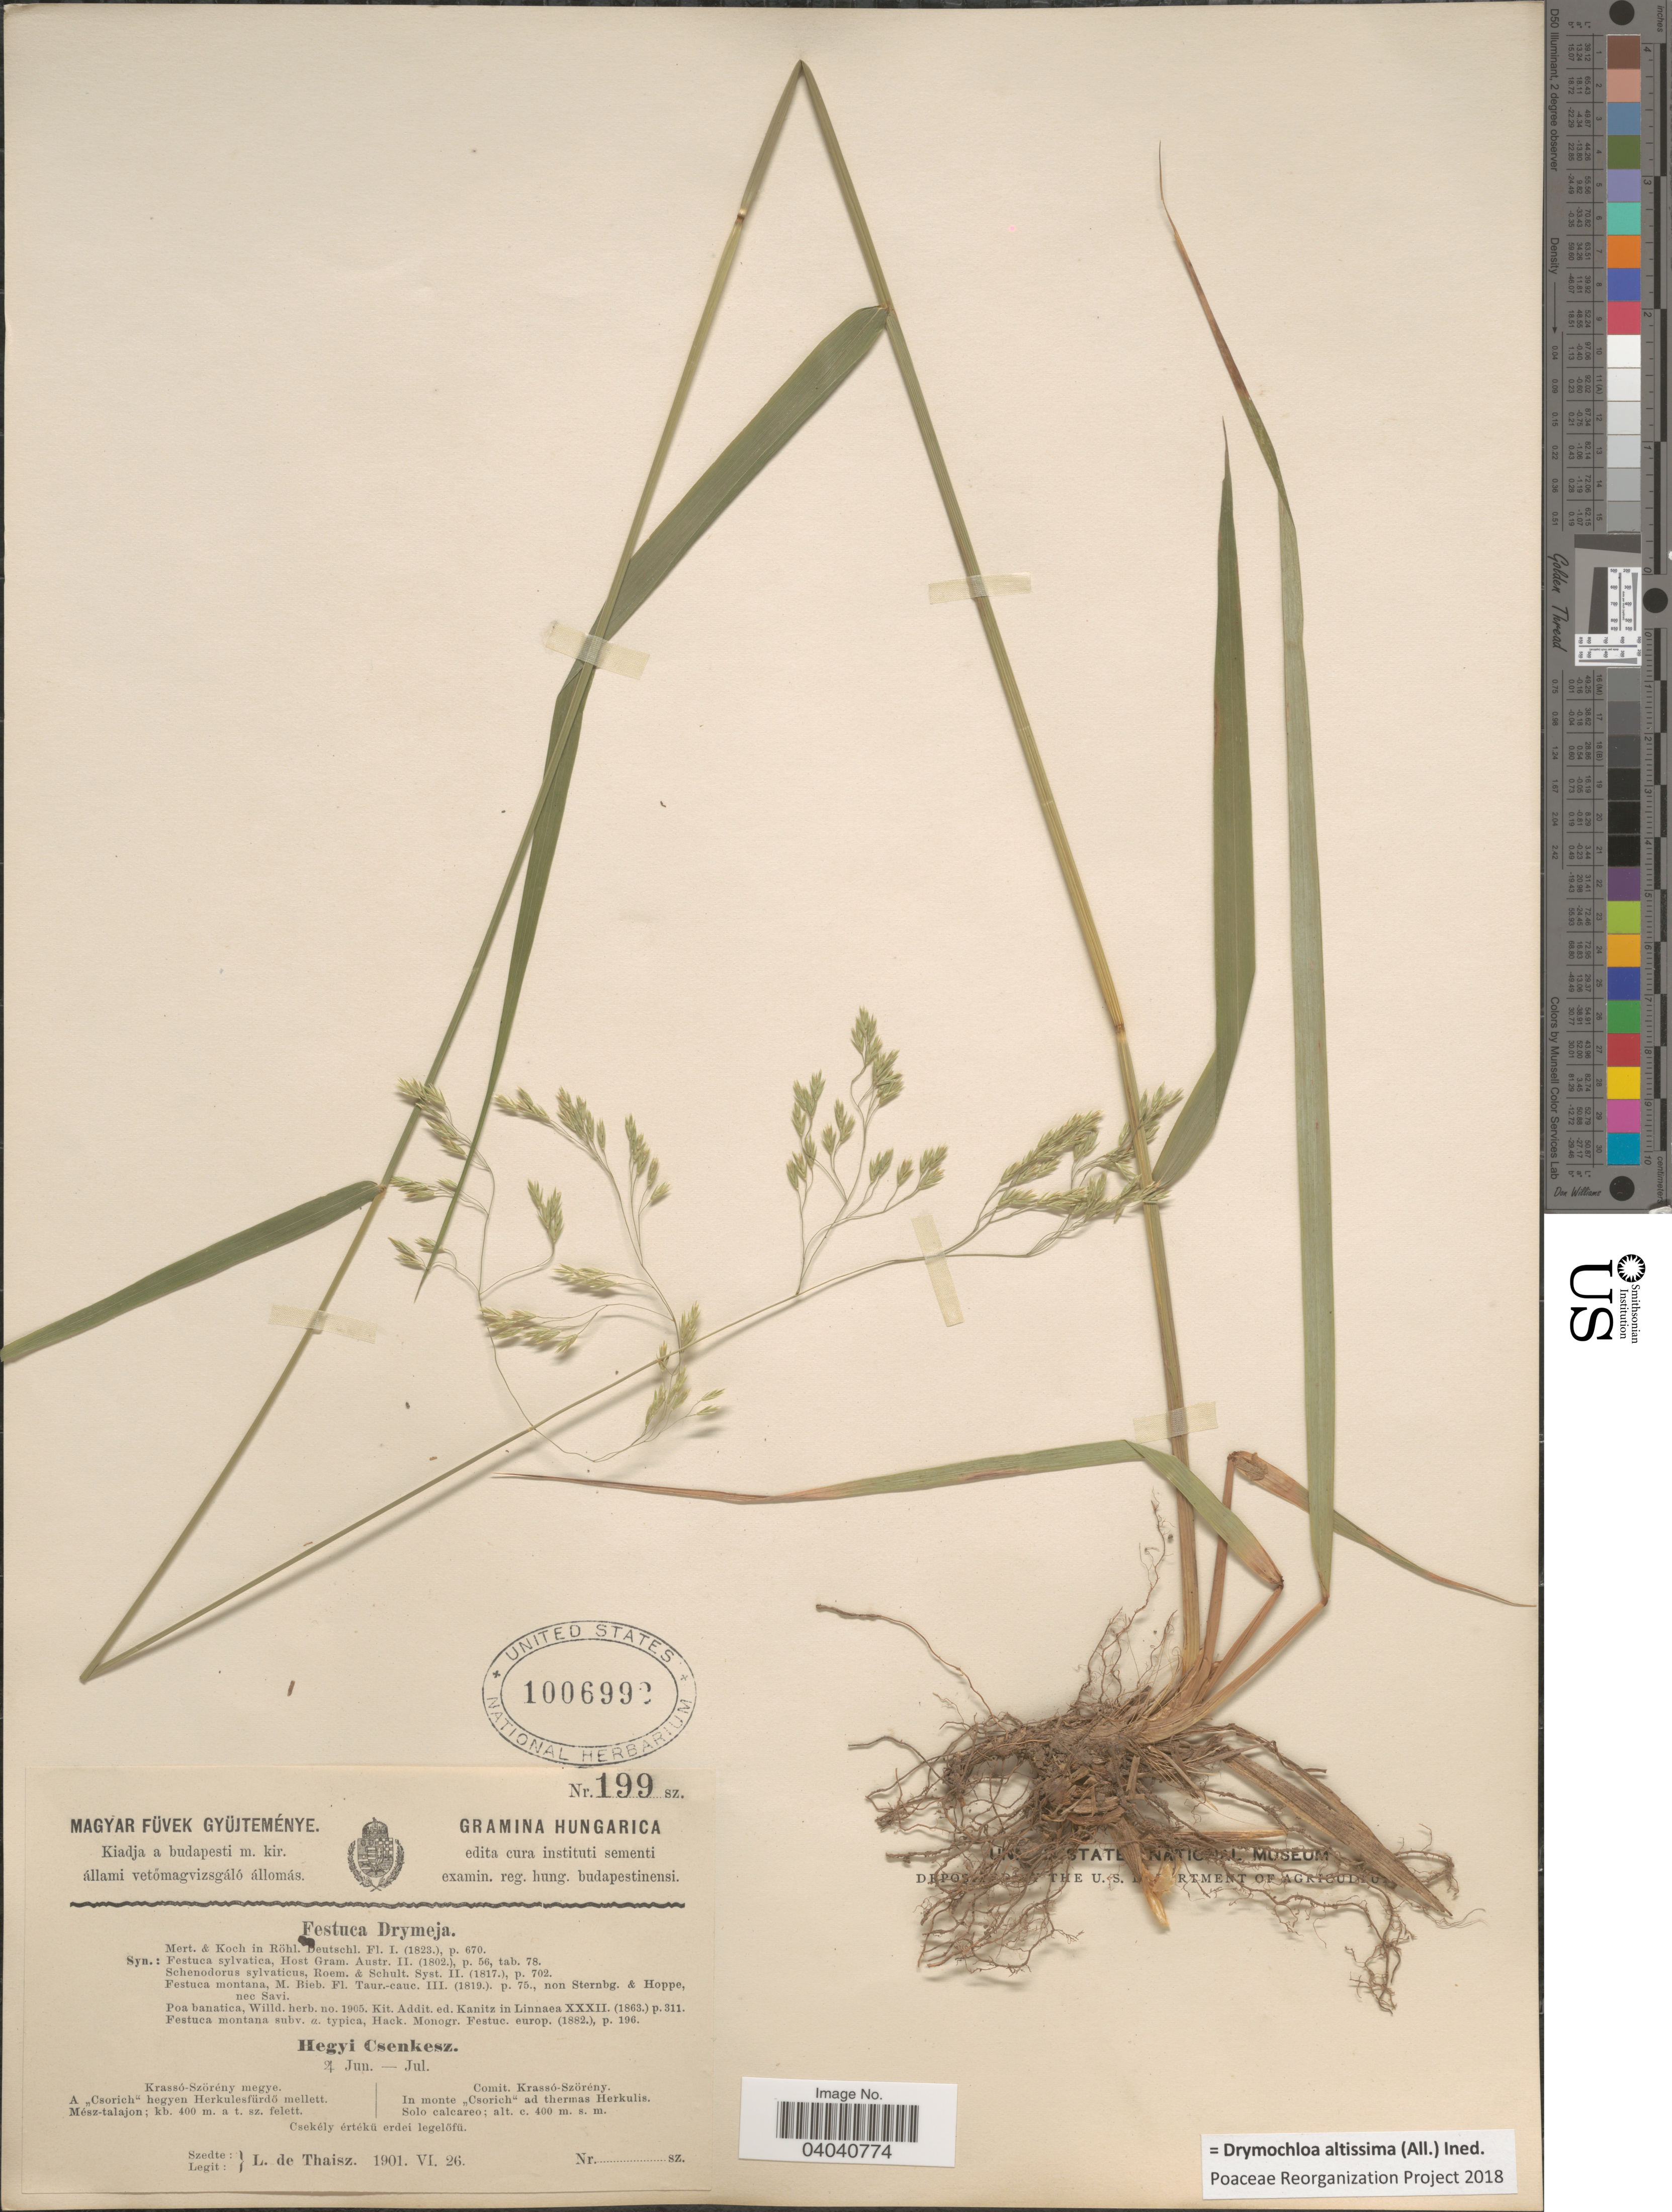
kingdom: Plantae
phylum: Tracheophyta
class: Liliopsida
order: Poales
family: Poaceae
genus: Drymochloa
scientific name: Drymochloa altissima (All.) ined.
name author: (All.)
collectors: L. Thaisz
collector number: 199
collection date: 1901-06-26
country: Romania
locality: Hungarica. Comit. Krassó-Szörény. In monte "Csorich" ad thermas Herkulis. Solo calcareo.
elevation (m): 400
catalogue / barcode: US 1006992